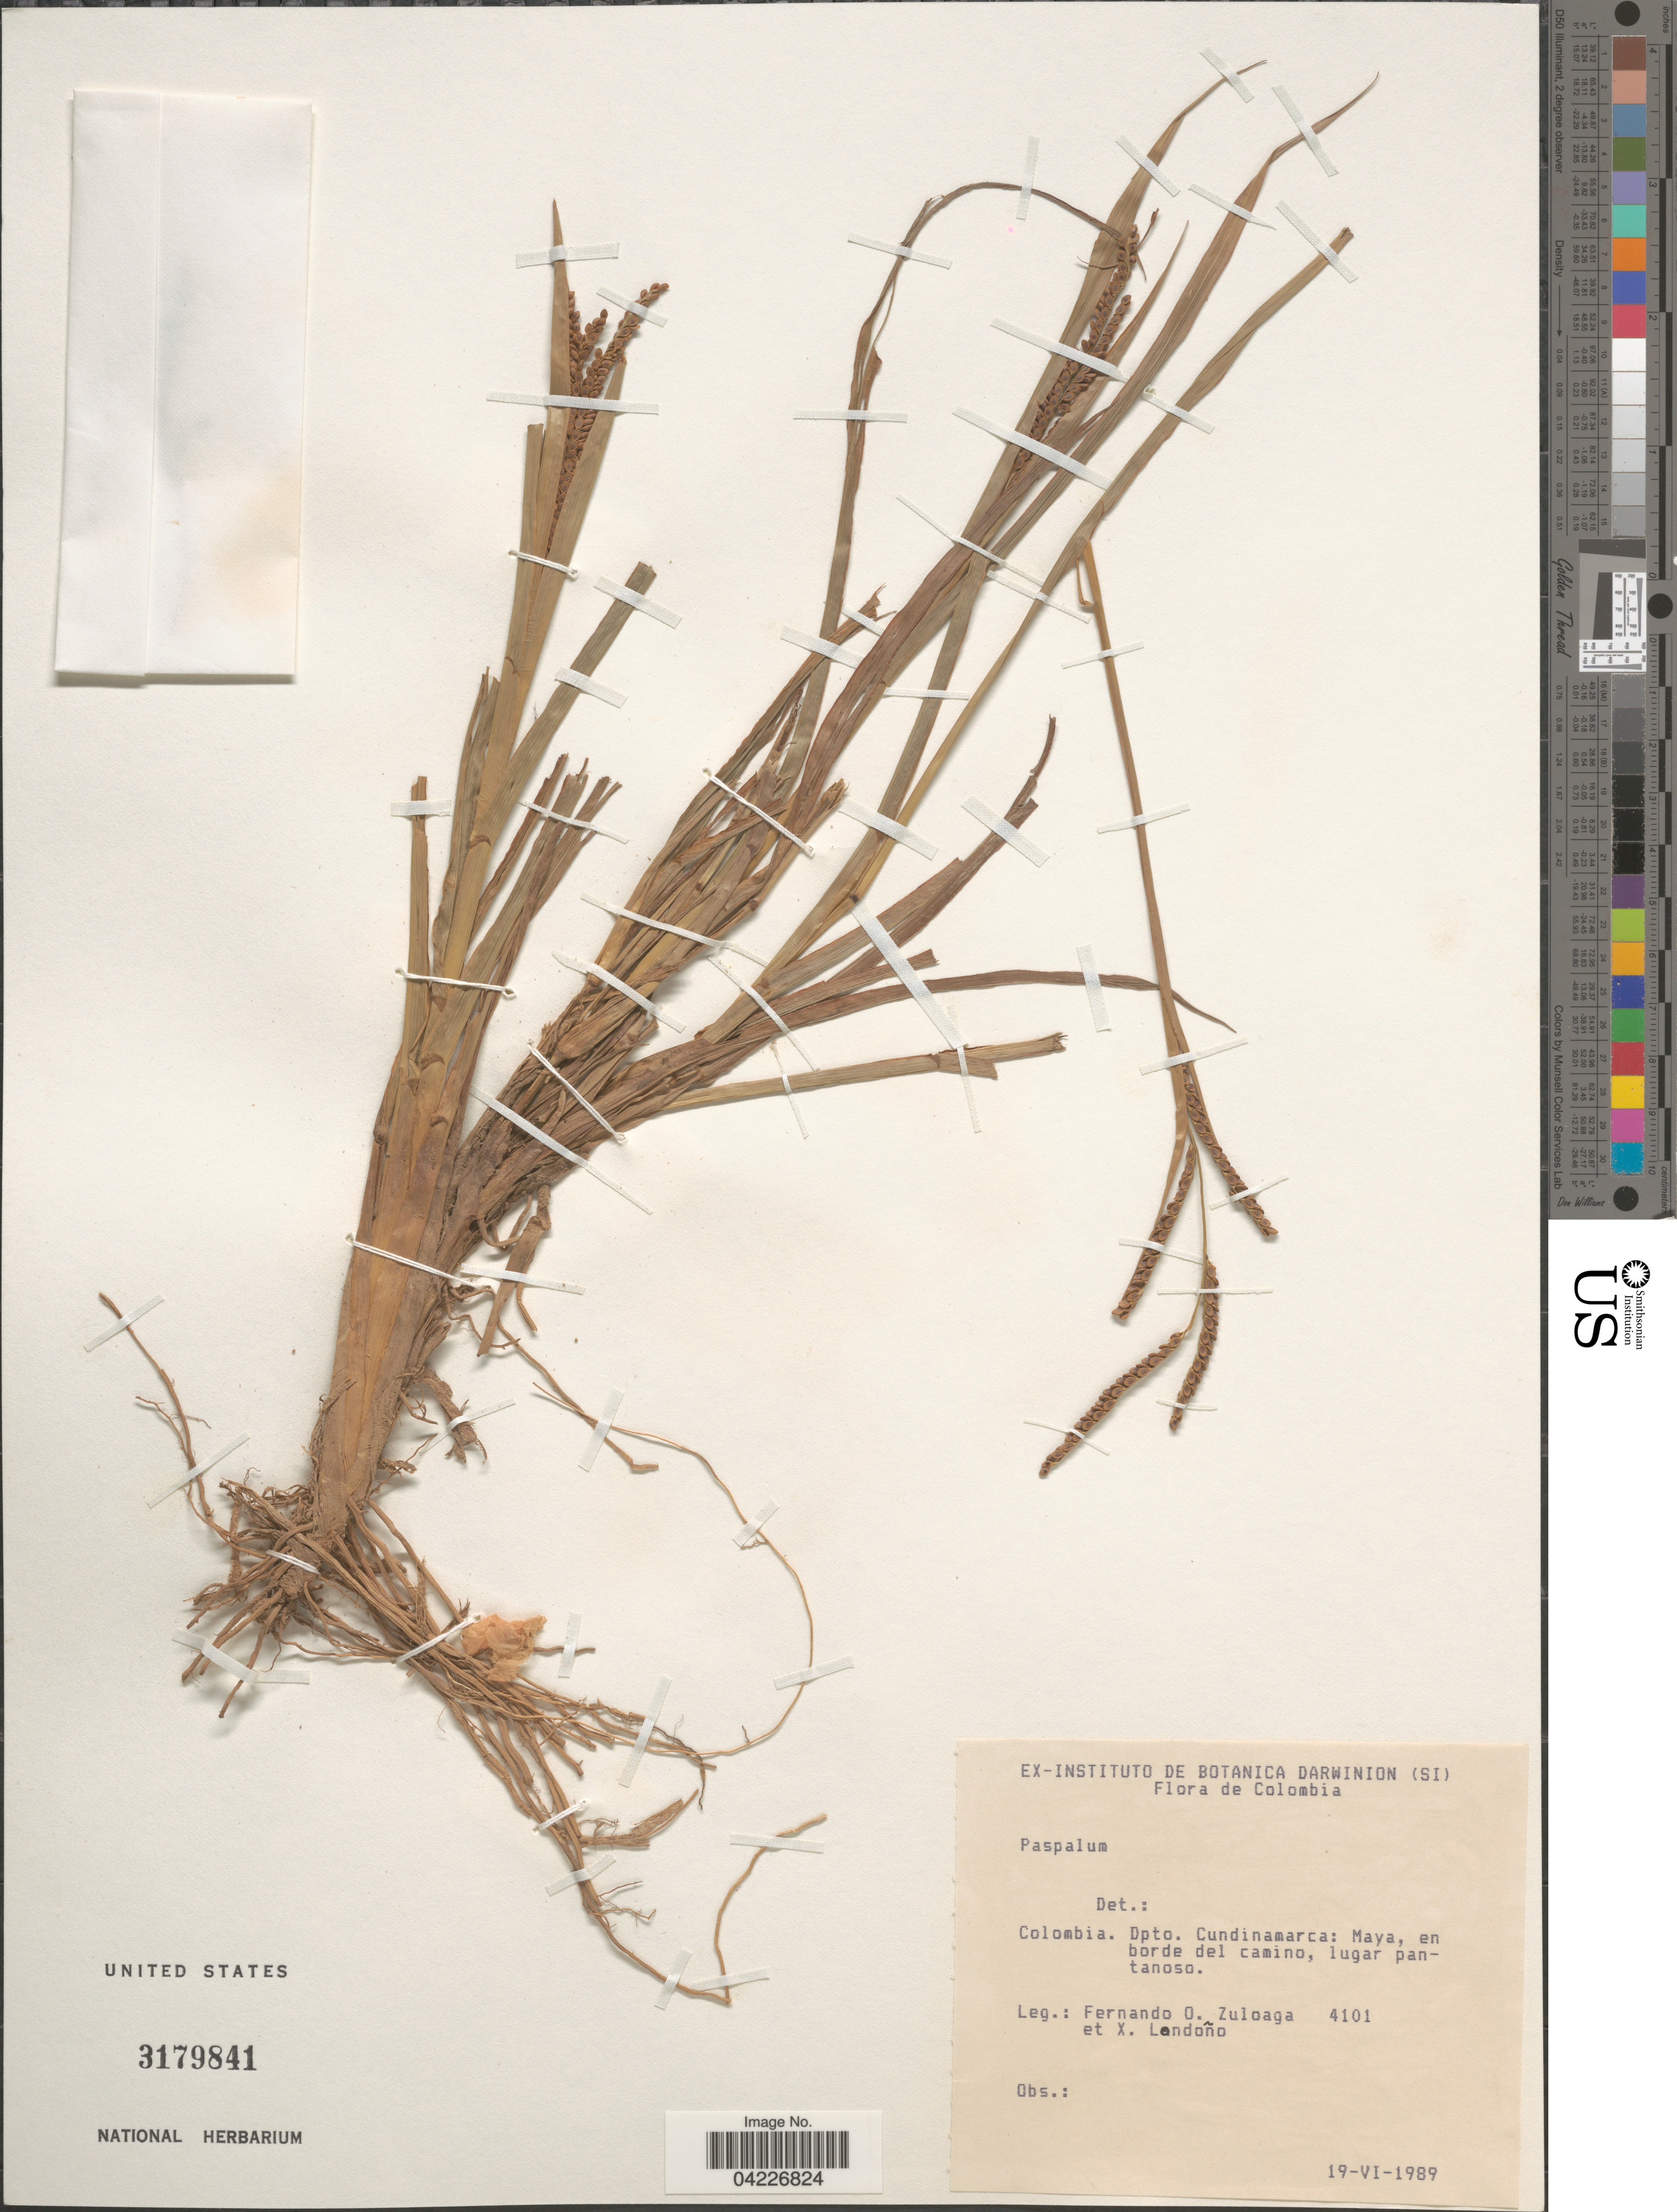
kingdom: Plantae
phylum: Tracheophyta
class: Liliopsida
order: Poales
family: Poaceae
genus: Paspalum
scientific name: Paspalum sp.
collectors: F. O. Zuloaga & X. Londoño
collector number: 4101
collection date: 1989-06-19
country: Colombia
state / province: Cundinamarca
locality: Dpto. Cundinamarca: Maya, en borde del camino, lugar pantanoso.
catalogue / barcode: US 3179841